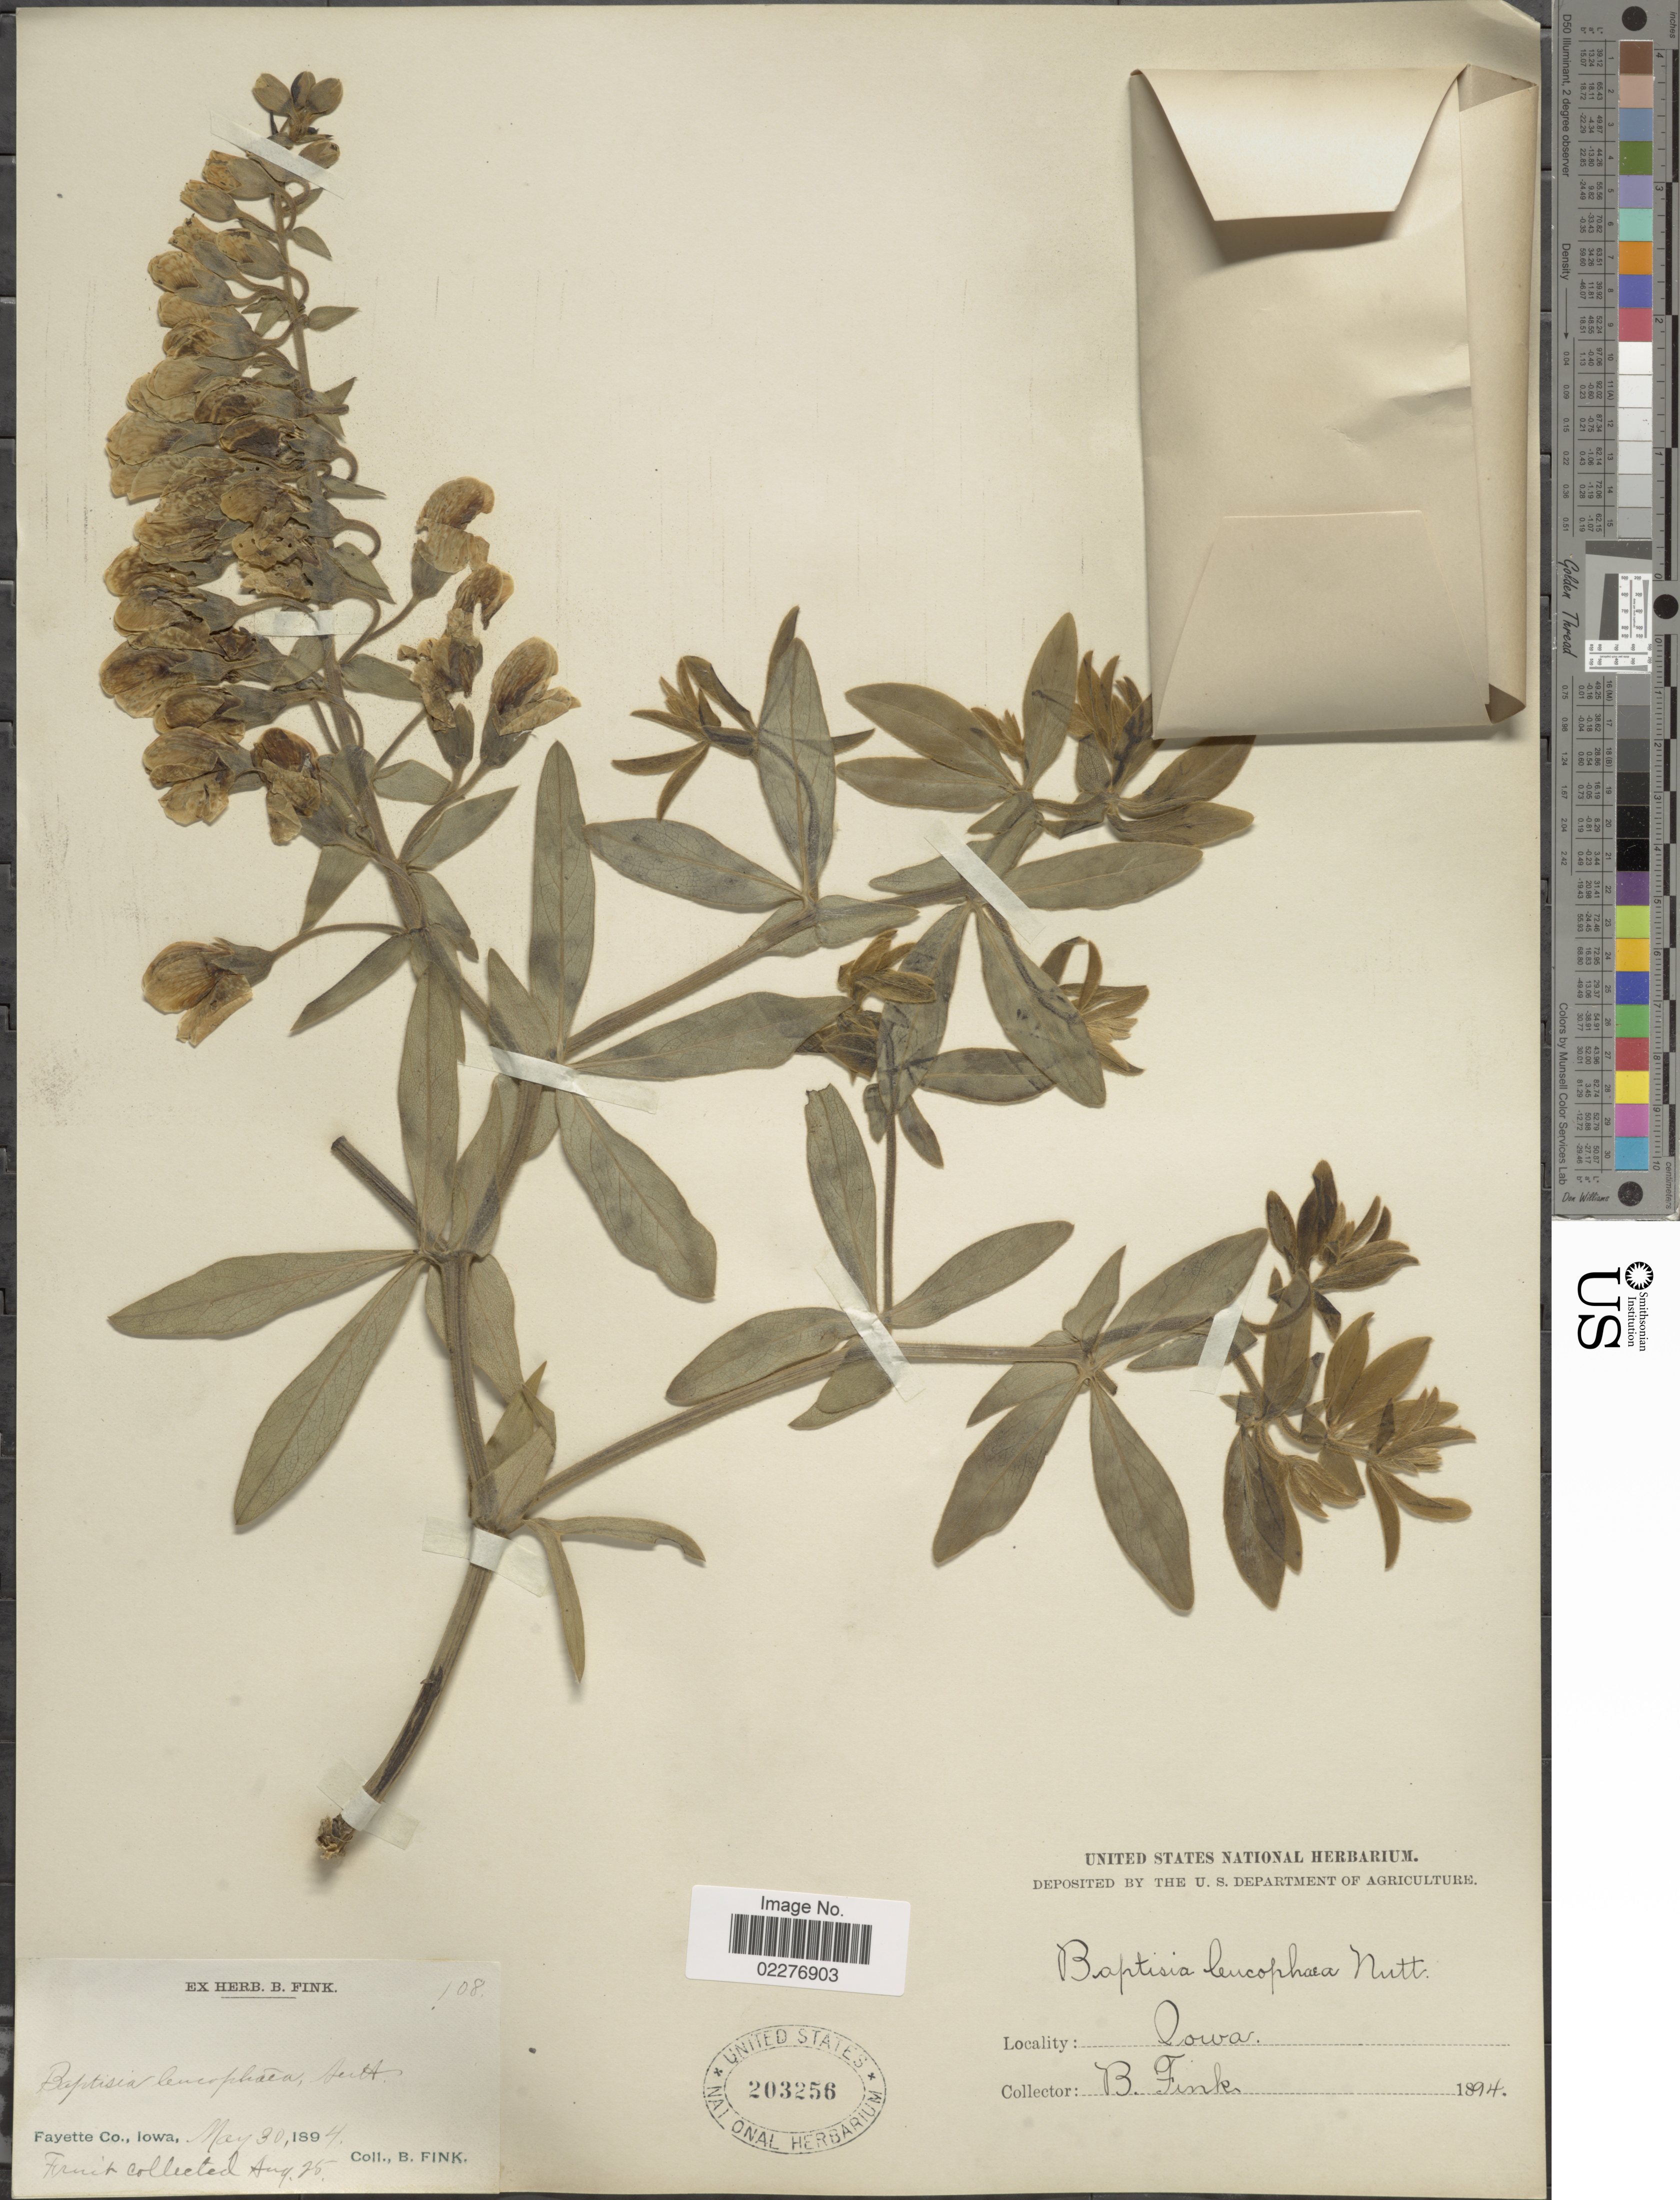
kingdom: Plantae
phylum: Tracheophyta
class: Magnoliopsida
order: Fabales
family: Fabaceae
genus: Baptisia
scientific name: Baptisia leucophaea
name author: Nutt.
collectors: B. Fink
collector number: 108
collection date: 1894-05-30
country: United States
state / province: Iowa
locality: Fayette Co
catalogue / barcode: US 203256